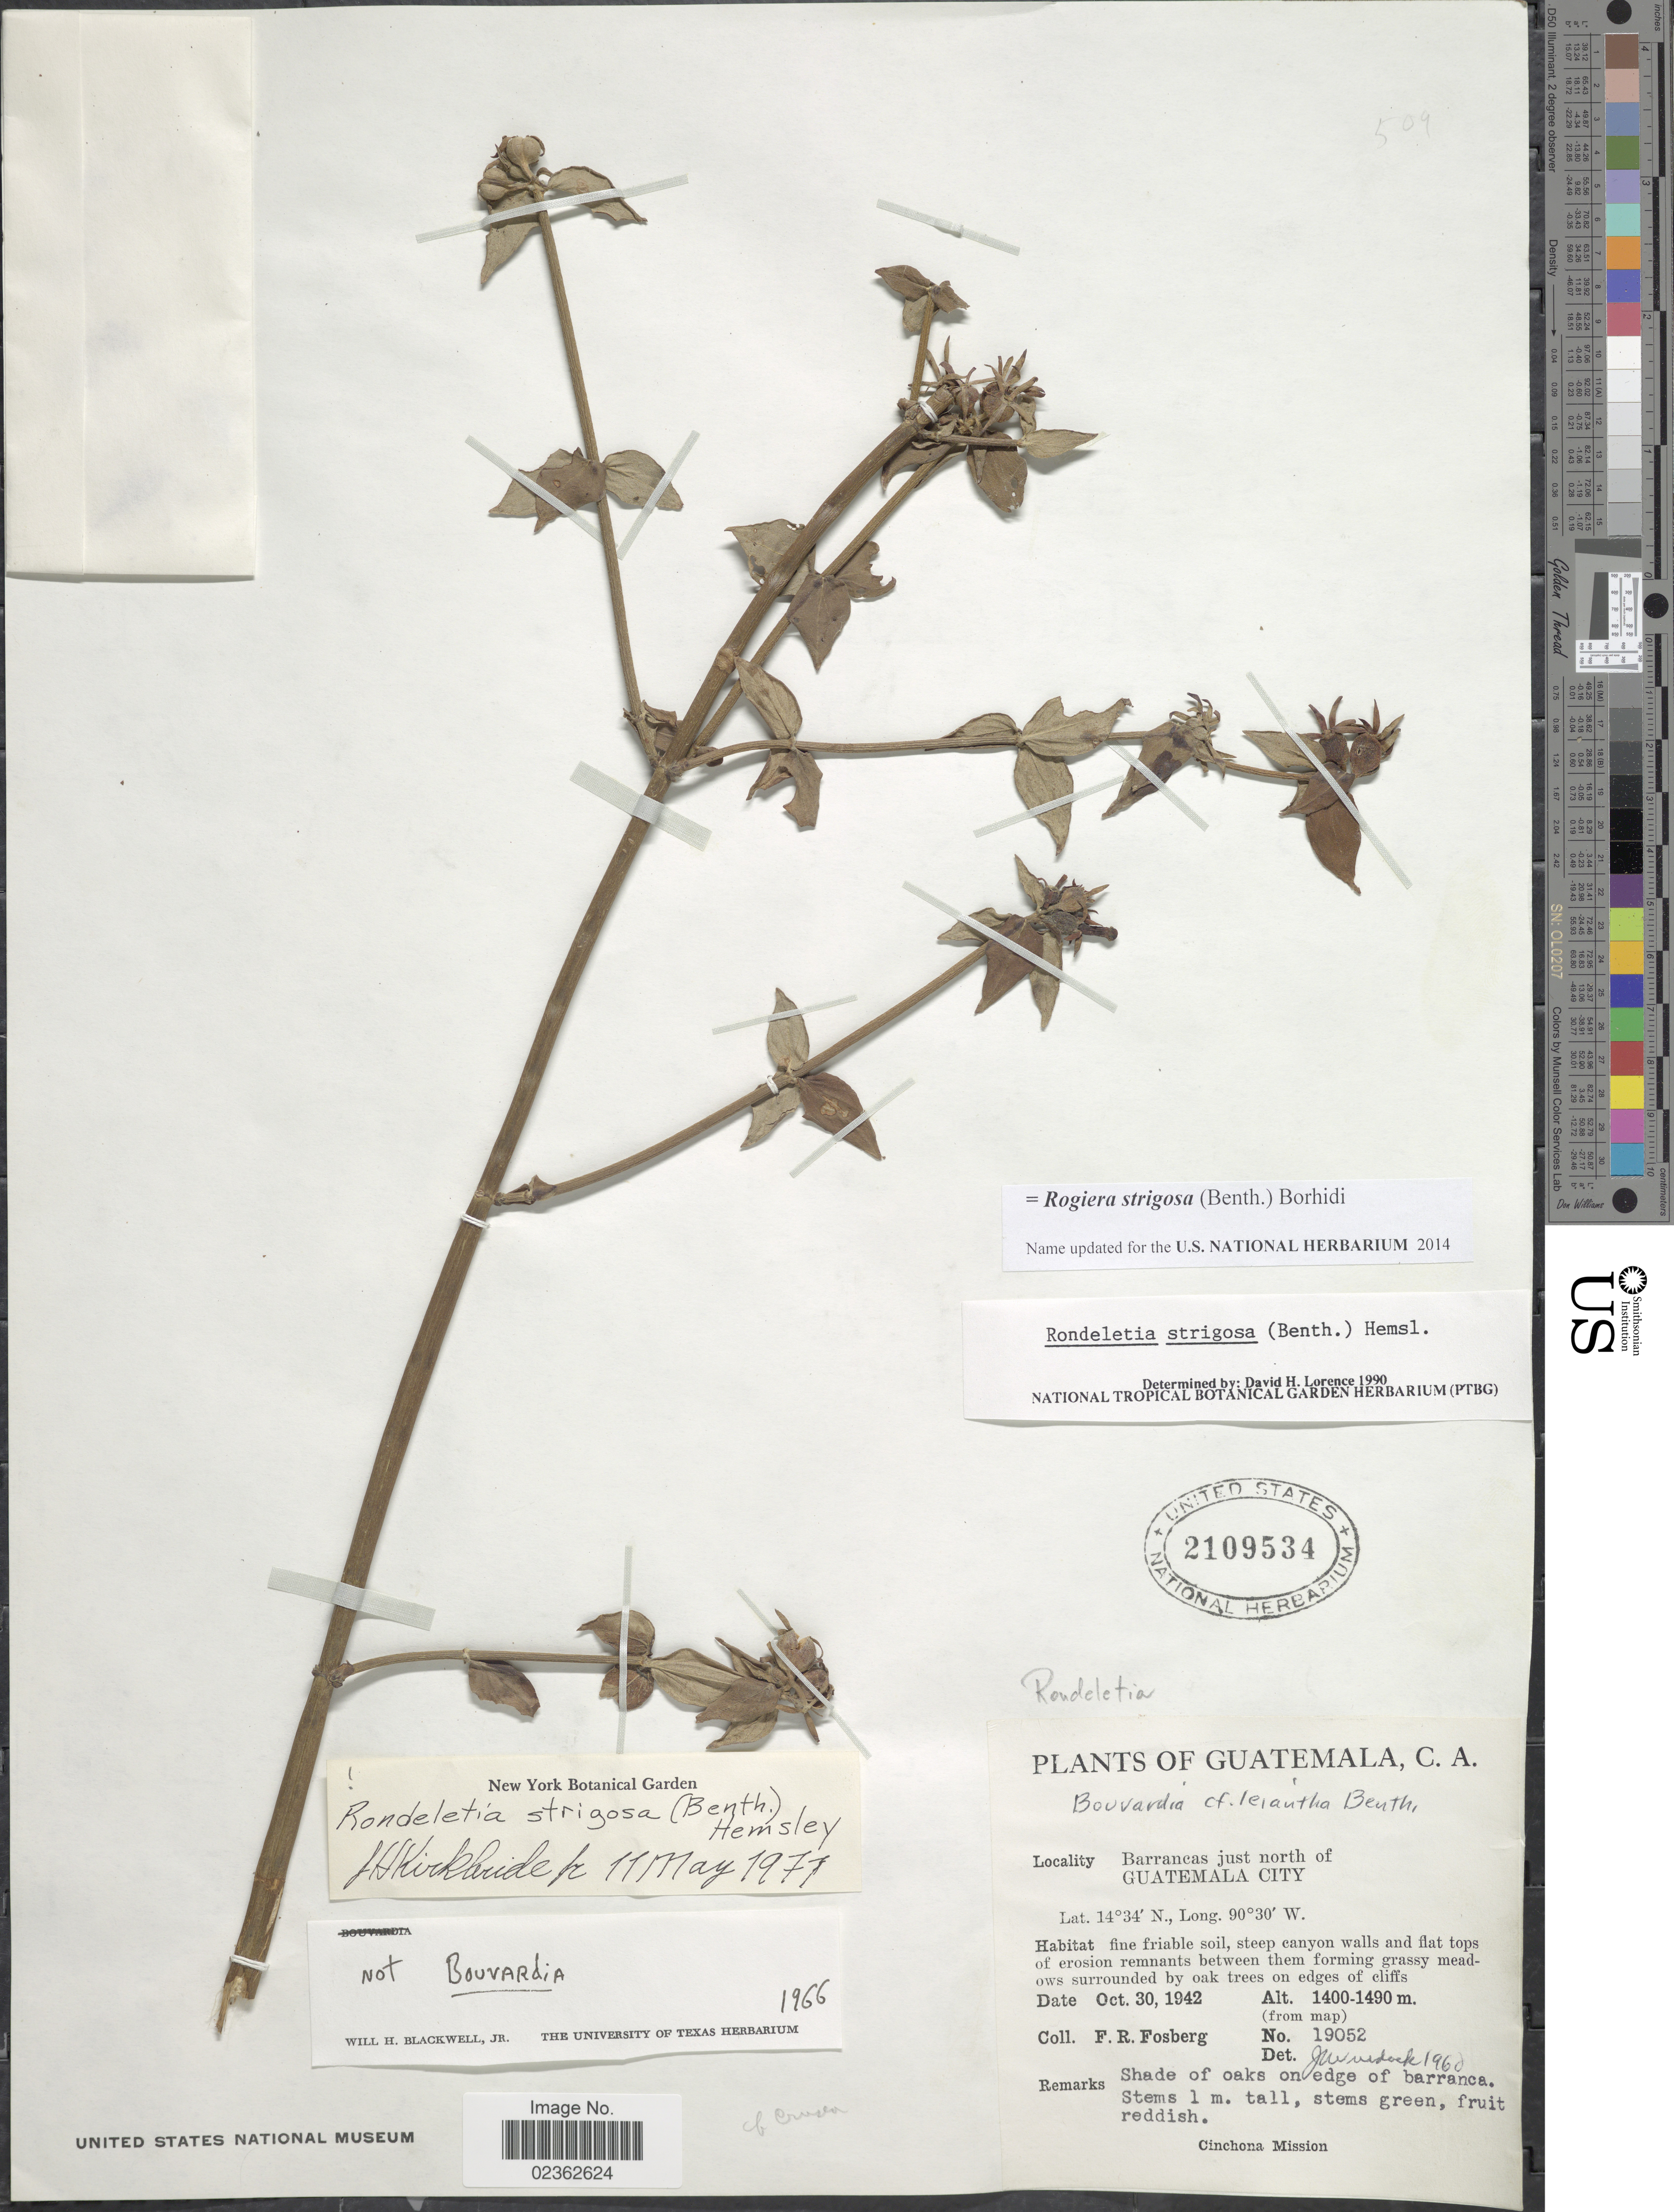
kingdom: Plantae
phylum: Tracheophyta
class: Magnoliopsida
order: Gentianales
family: Rubiaceae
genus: Rogiera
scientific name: Rogiera strigosa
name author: (Benth.) Borhidi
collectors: F. R. Fosberg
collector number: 19052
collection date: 1942-10-30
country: Guatemala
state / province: Guatemala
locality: C.A., Barrancas just north of Guatemala City, fine friable soil, steep canyon walls and flat tops of erosion remnants between them forming grassy meadows surrounded by oak trees on edges of cliffs, shade of oaks on edge of barranca.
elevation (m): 1400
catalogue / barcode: US 2109534